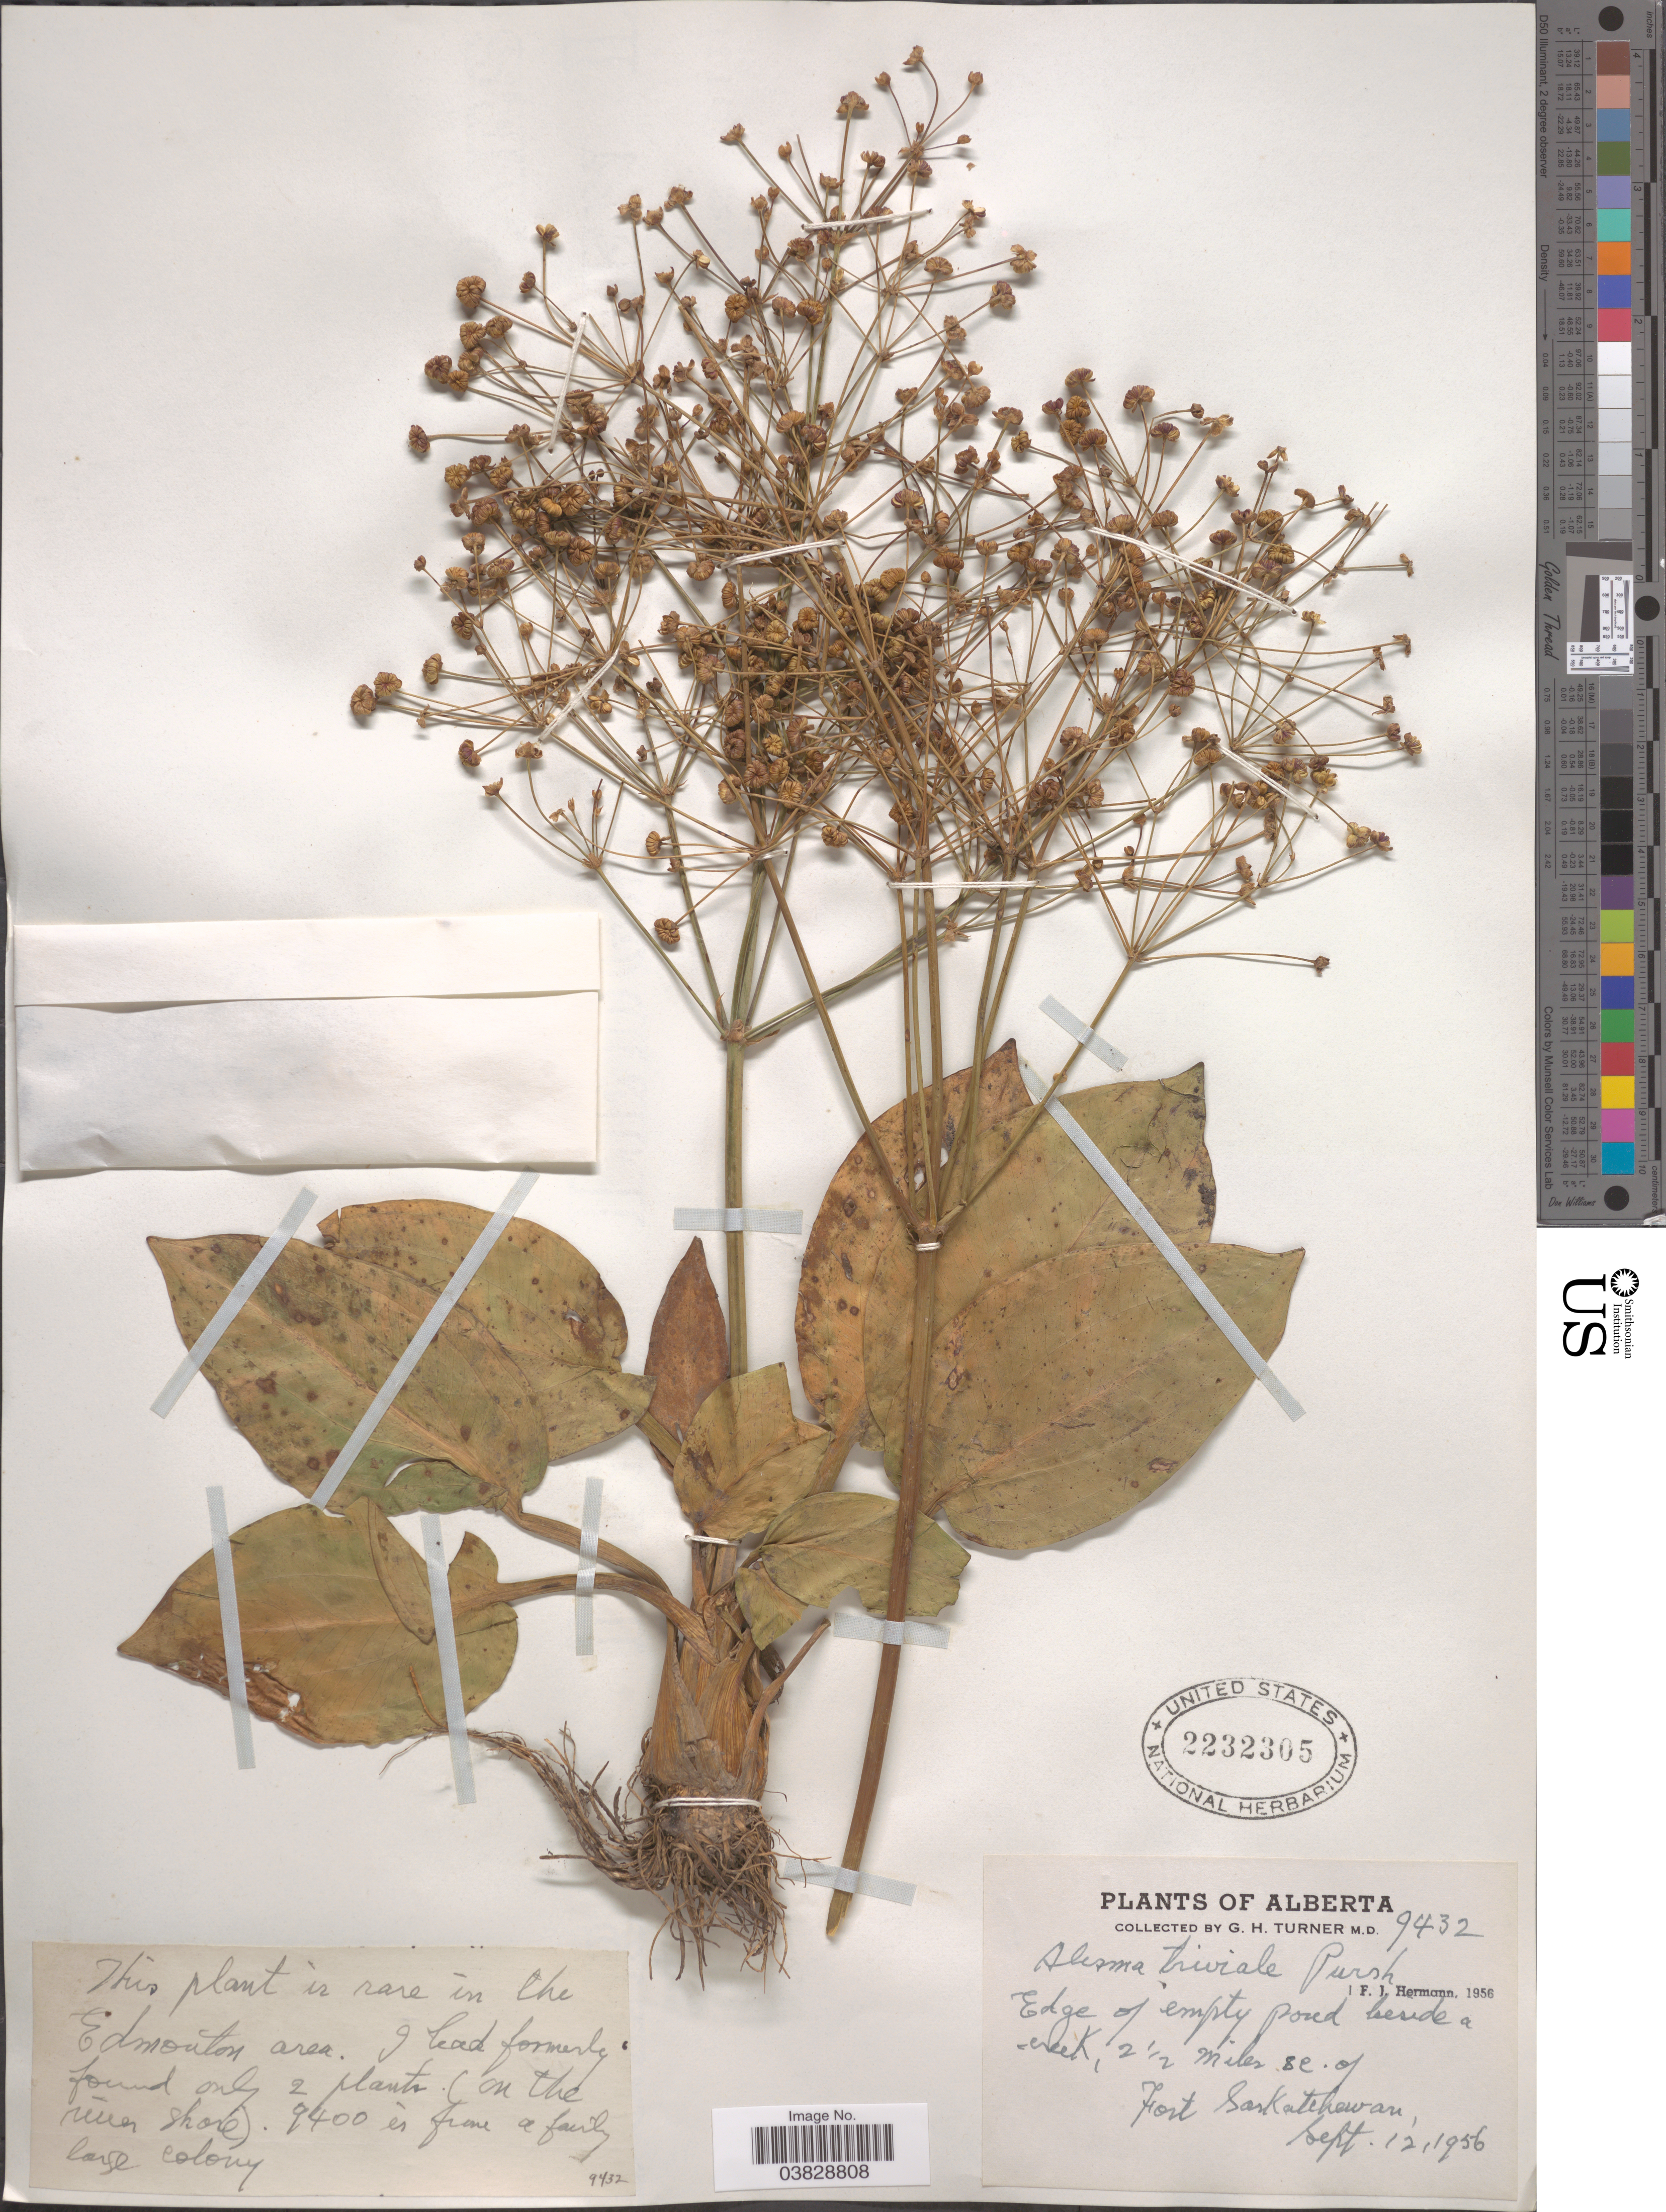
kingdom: Plantae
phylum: Tracheophyta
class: Liliopsida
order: Alismatales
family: Alismataceae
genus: Alisma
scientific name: Alisma plantago-aquatica var. americanum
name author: L.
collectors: G. H. Turner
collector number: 9432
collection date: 1956-09-12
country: Canada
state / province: Alberta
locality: Edge of empty pond beside a creek, 2½ miles se. of Fort Saskatchewan. Rare in the Edmonton area.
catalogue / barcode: US 2232305